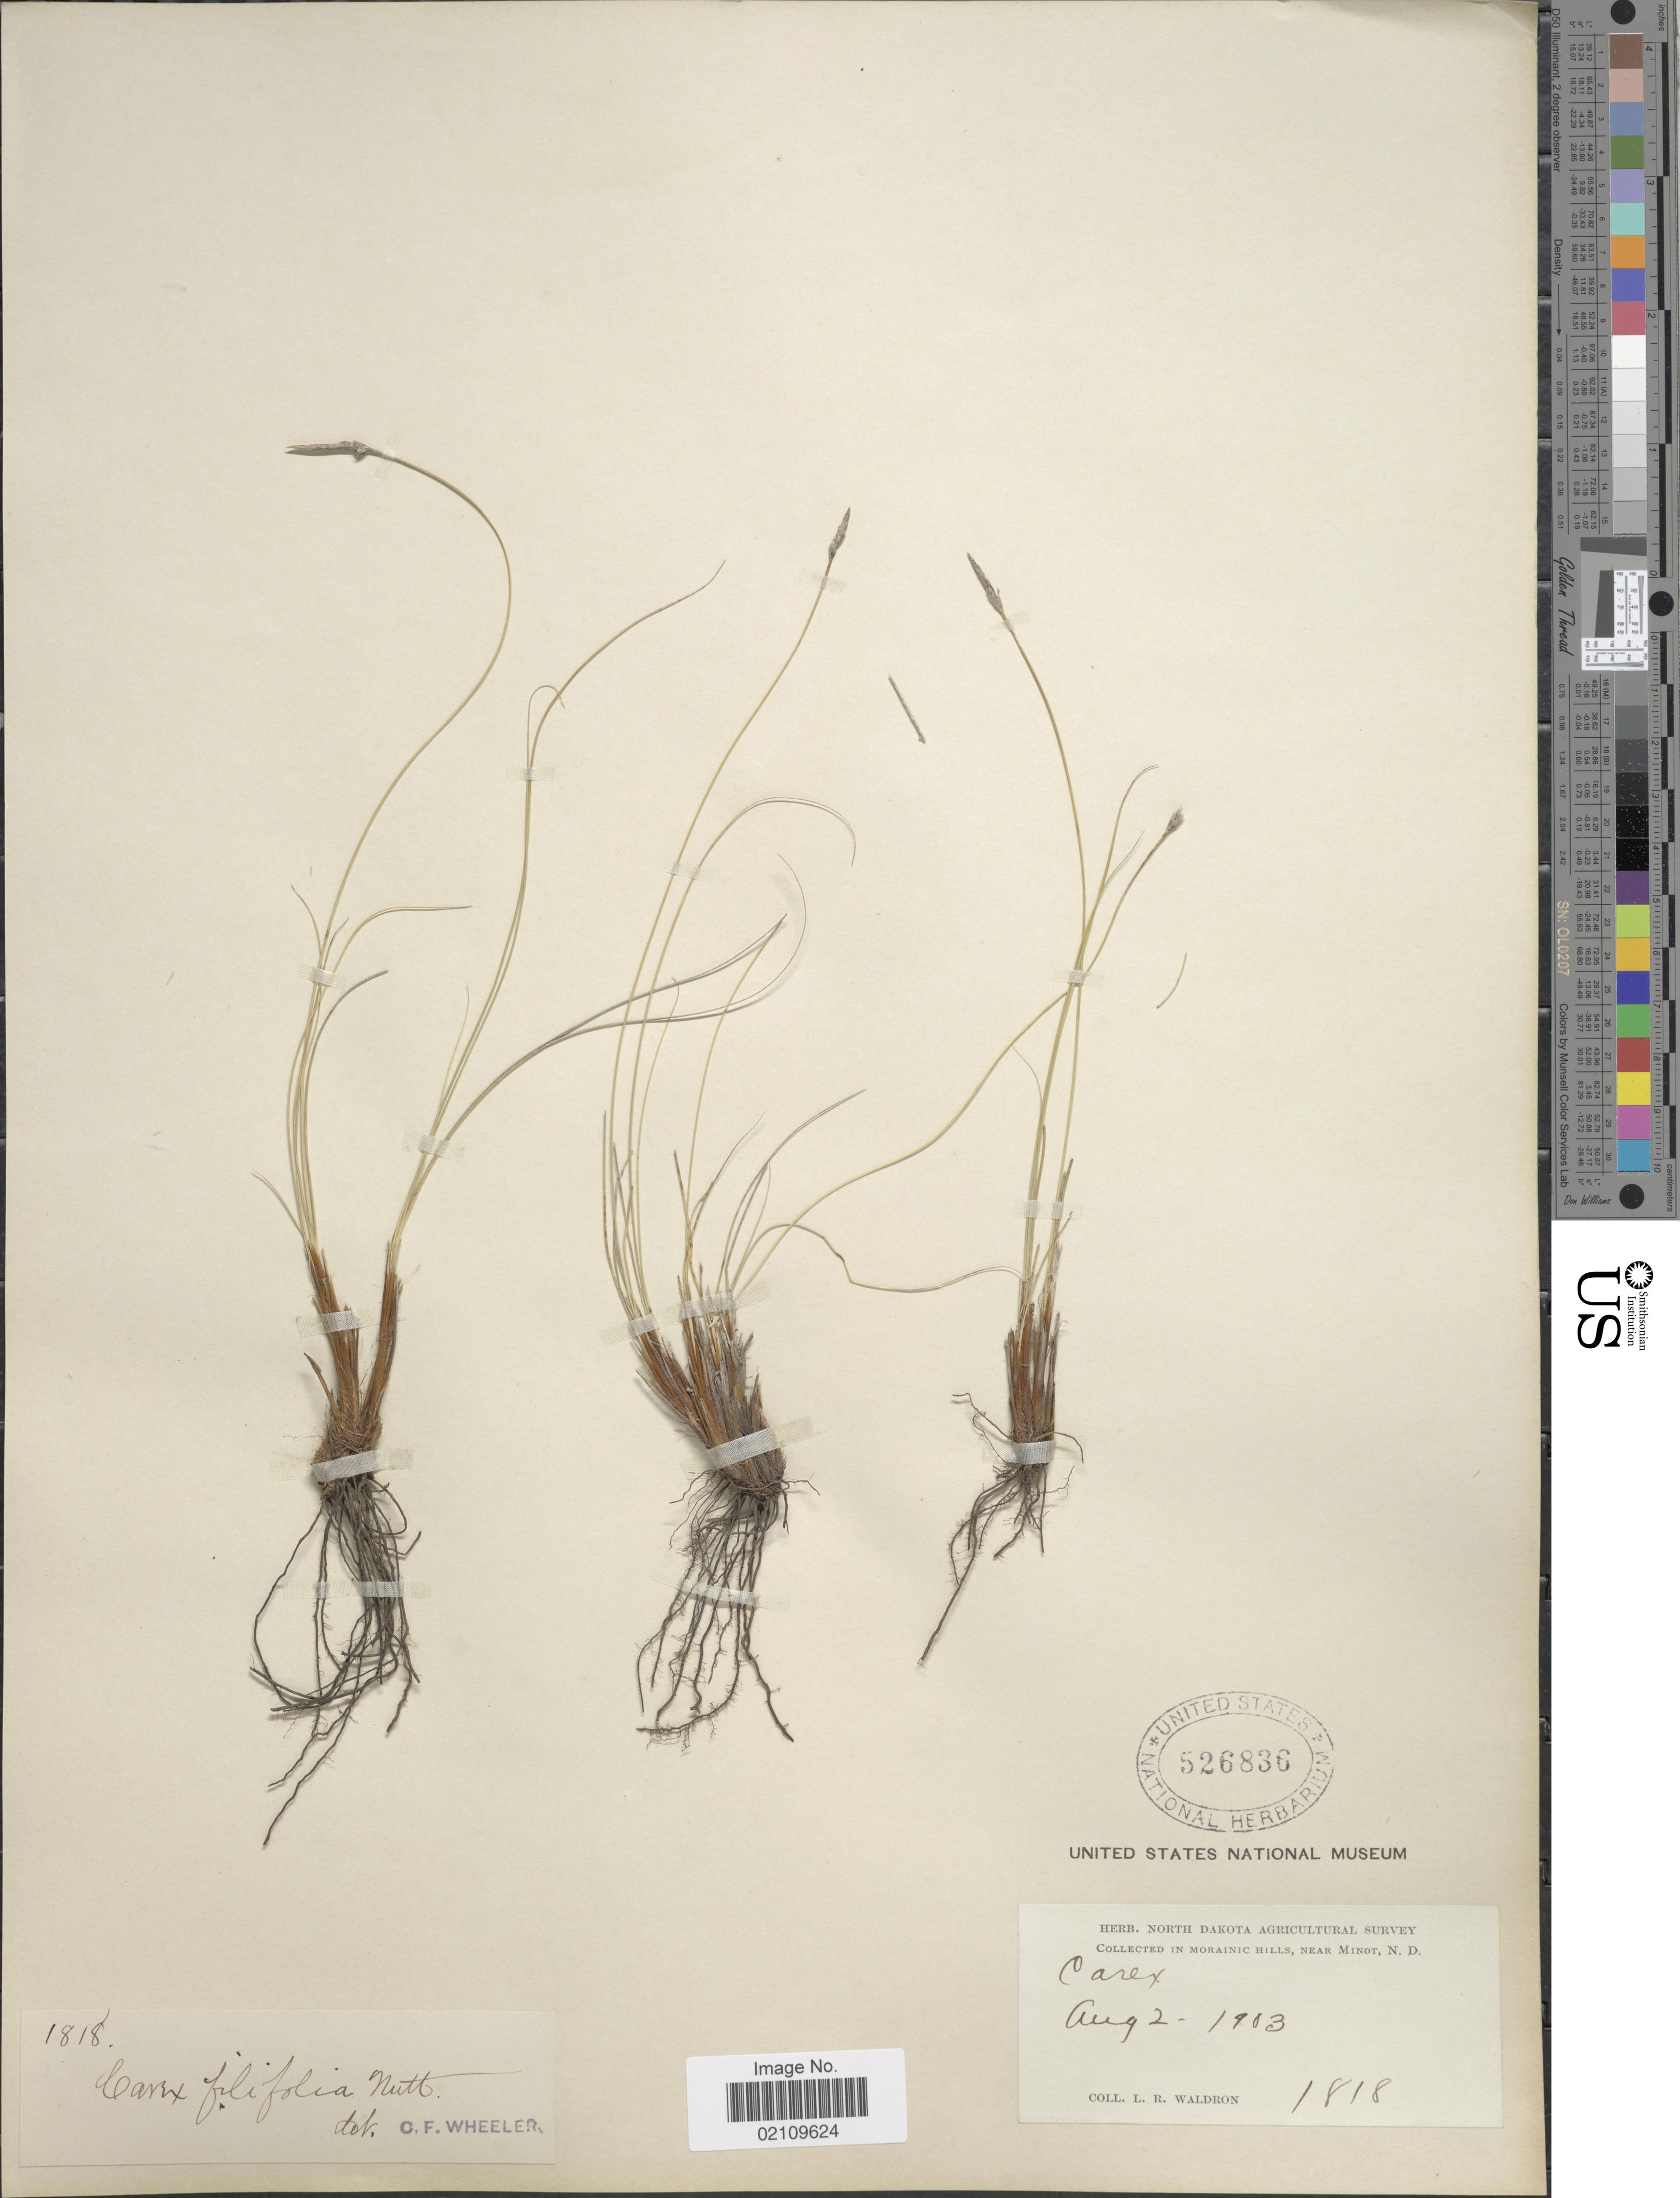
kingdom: Plantae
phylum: Tracheophyta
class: Liliopsida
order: Poales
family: Cyperaceae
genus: Carex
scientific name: Carex filifolia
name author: Nutt.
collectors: L. Waldron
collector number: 1818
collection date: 1903-08-02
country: United States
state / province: North Dakota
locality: Morainic Hills, near Minot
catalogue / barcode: US 526836